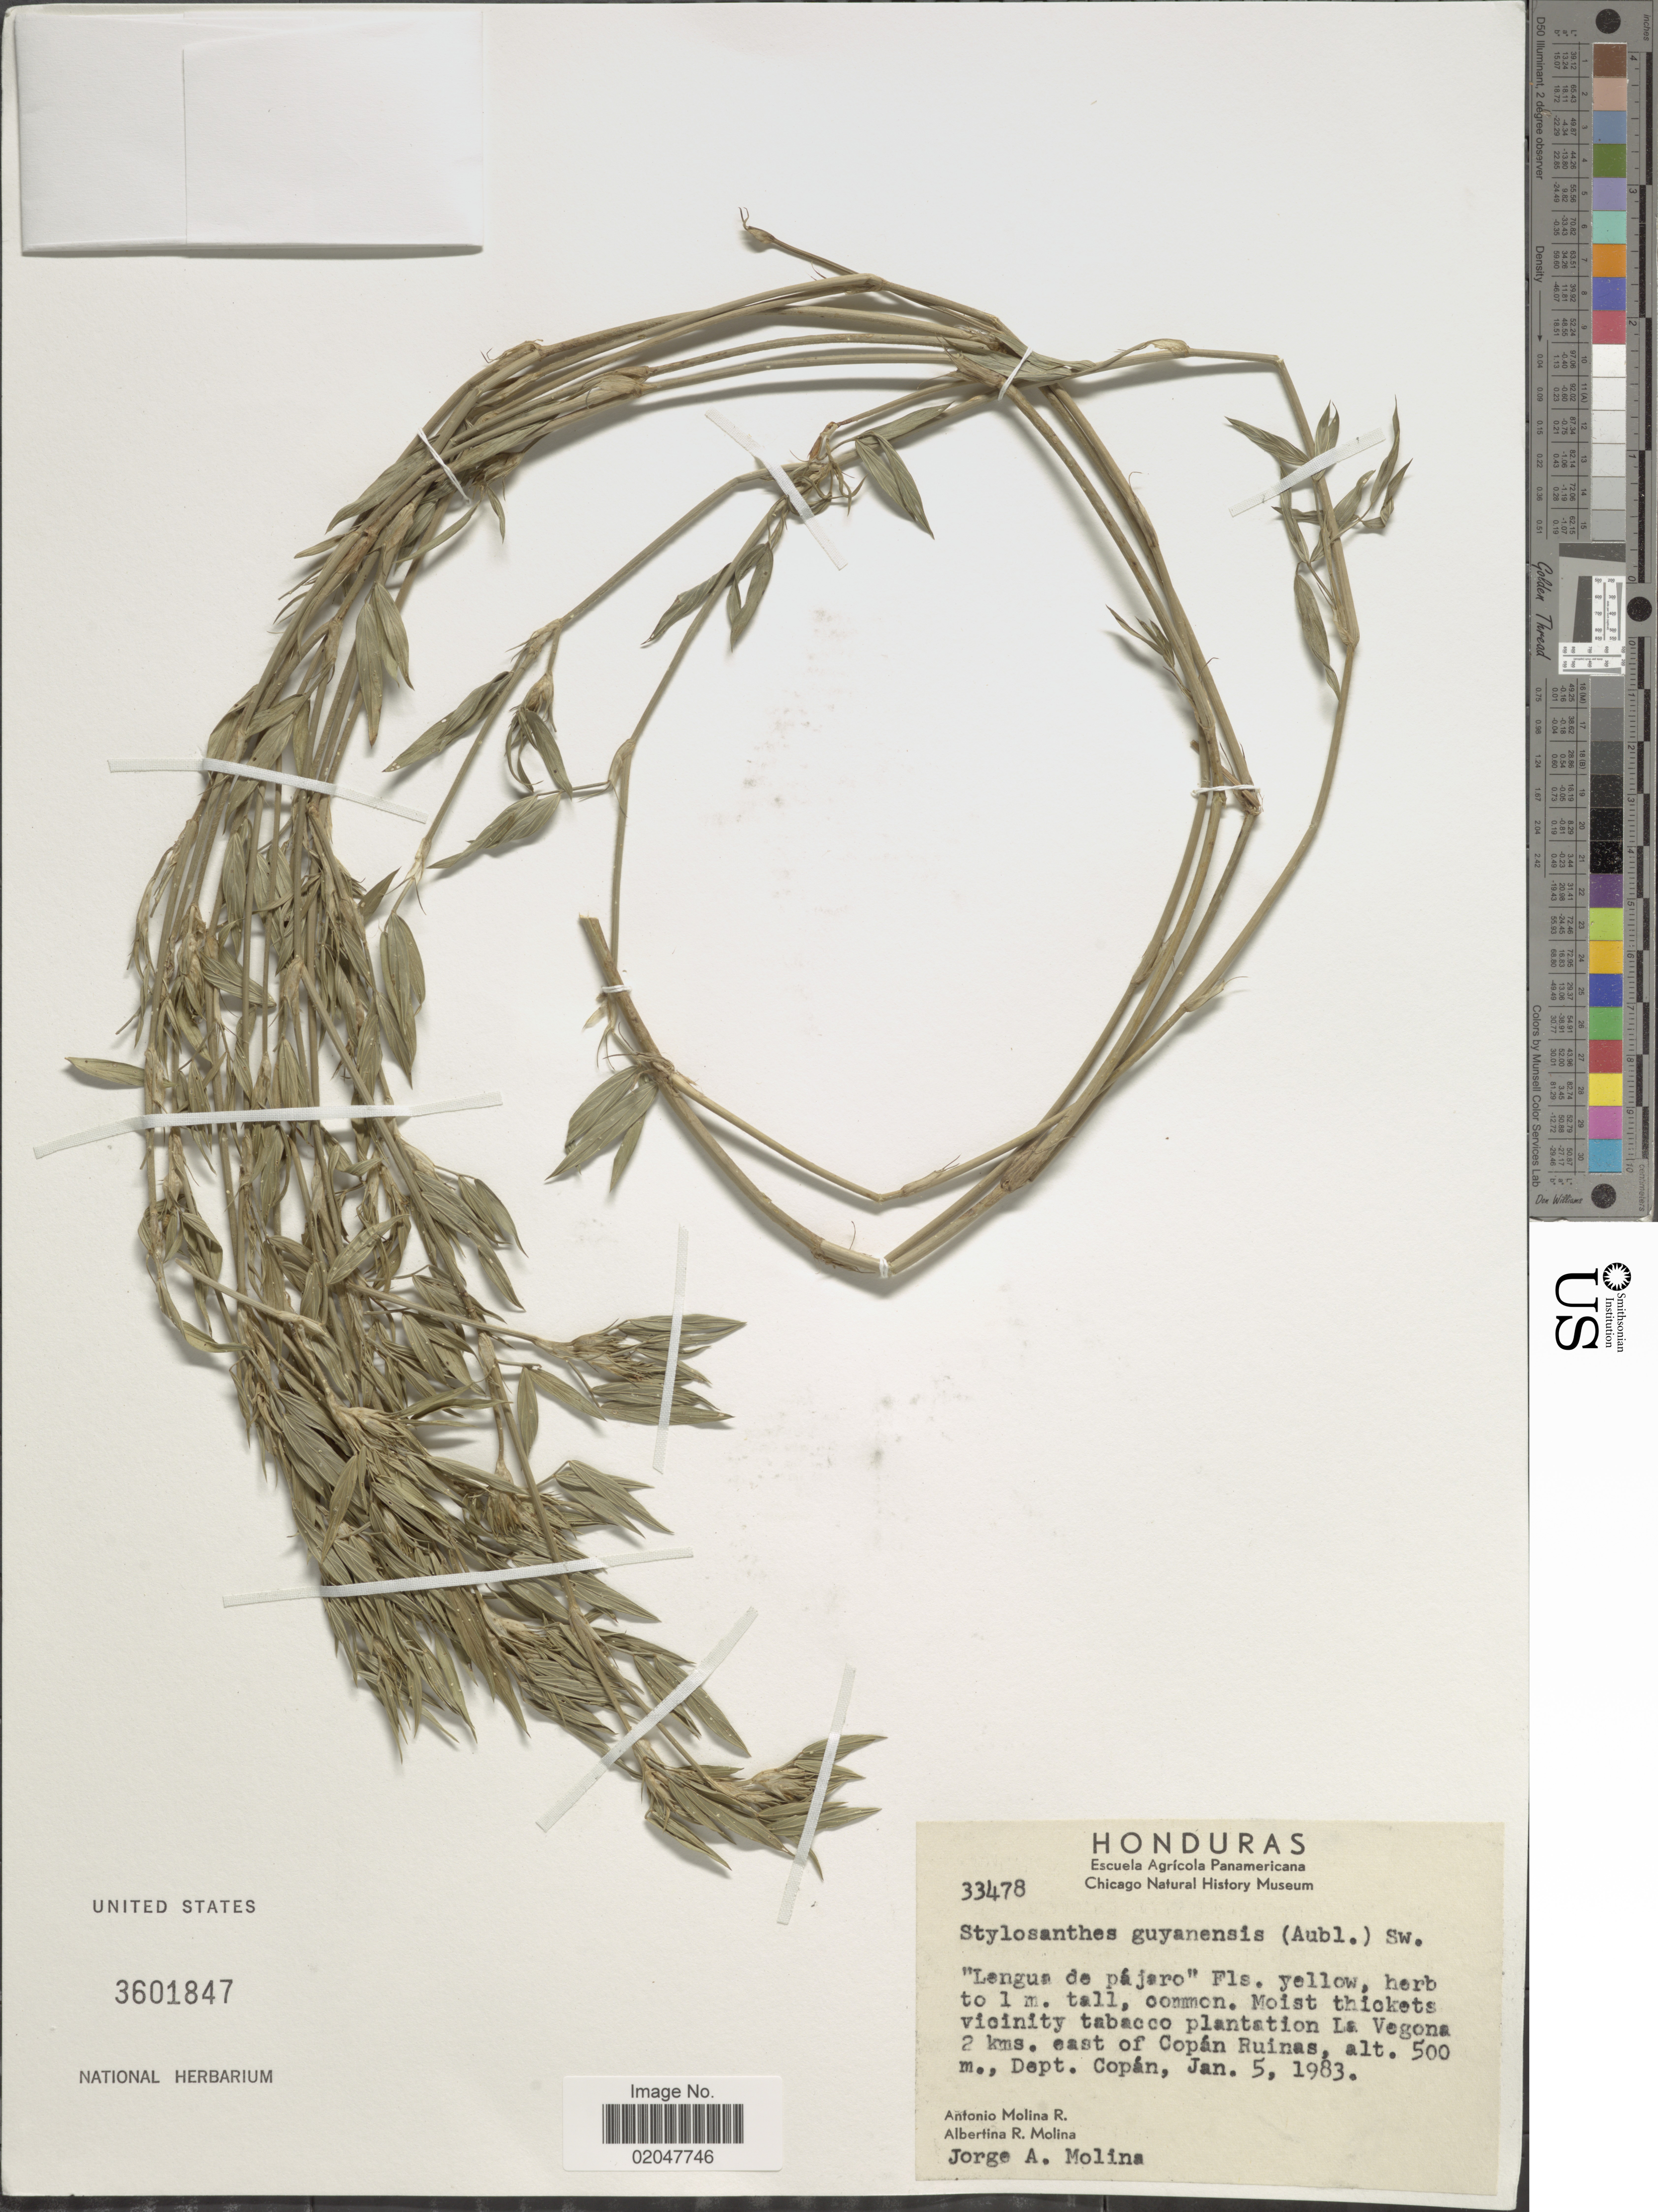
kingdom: Plantae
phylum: Tracheophyta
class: Magnoliopsida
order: Fabales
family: Fabaceae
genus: Stylosanthes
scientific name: Stylosanthes guianensis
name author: (Aubl.) Sw.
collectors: A. Molina R., A. R. Molina & J. A. Molina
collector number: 33478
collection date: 1983-01-05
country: Honduras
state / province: Copán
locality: Moist thickets vicinity tabacco plantation La Vegona 2 kms. east of Copan Ruinas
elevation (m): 500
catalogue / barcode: US 3601847